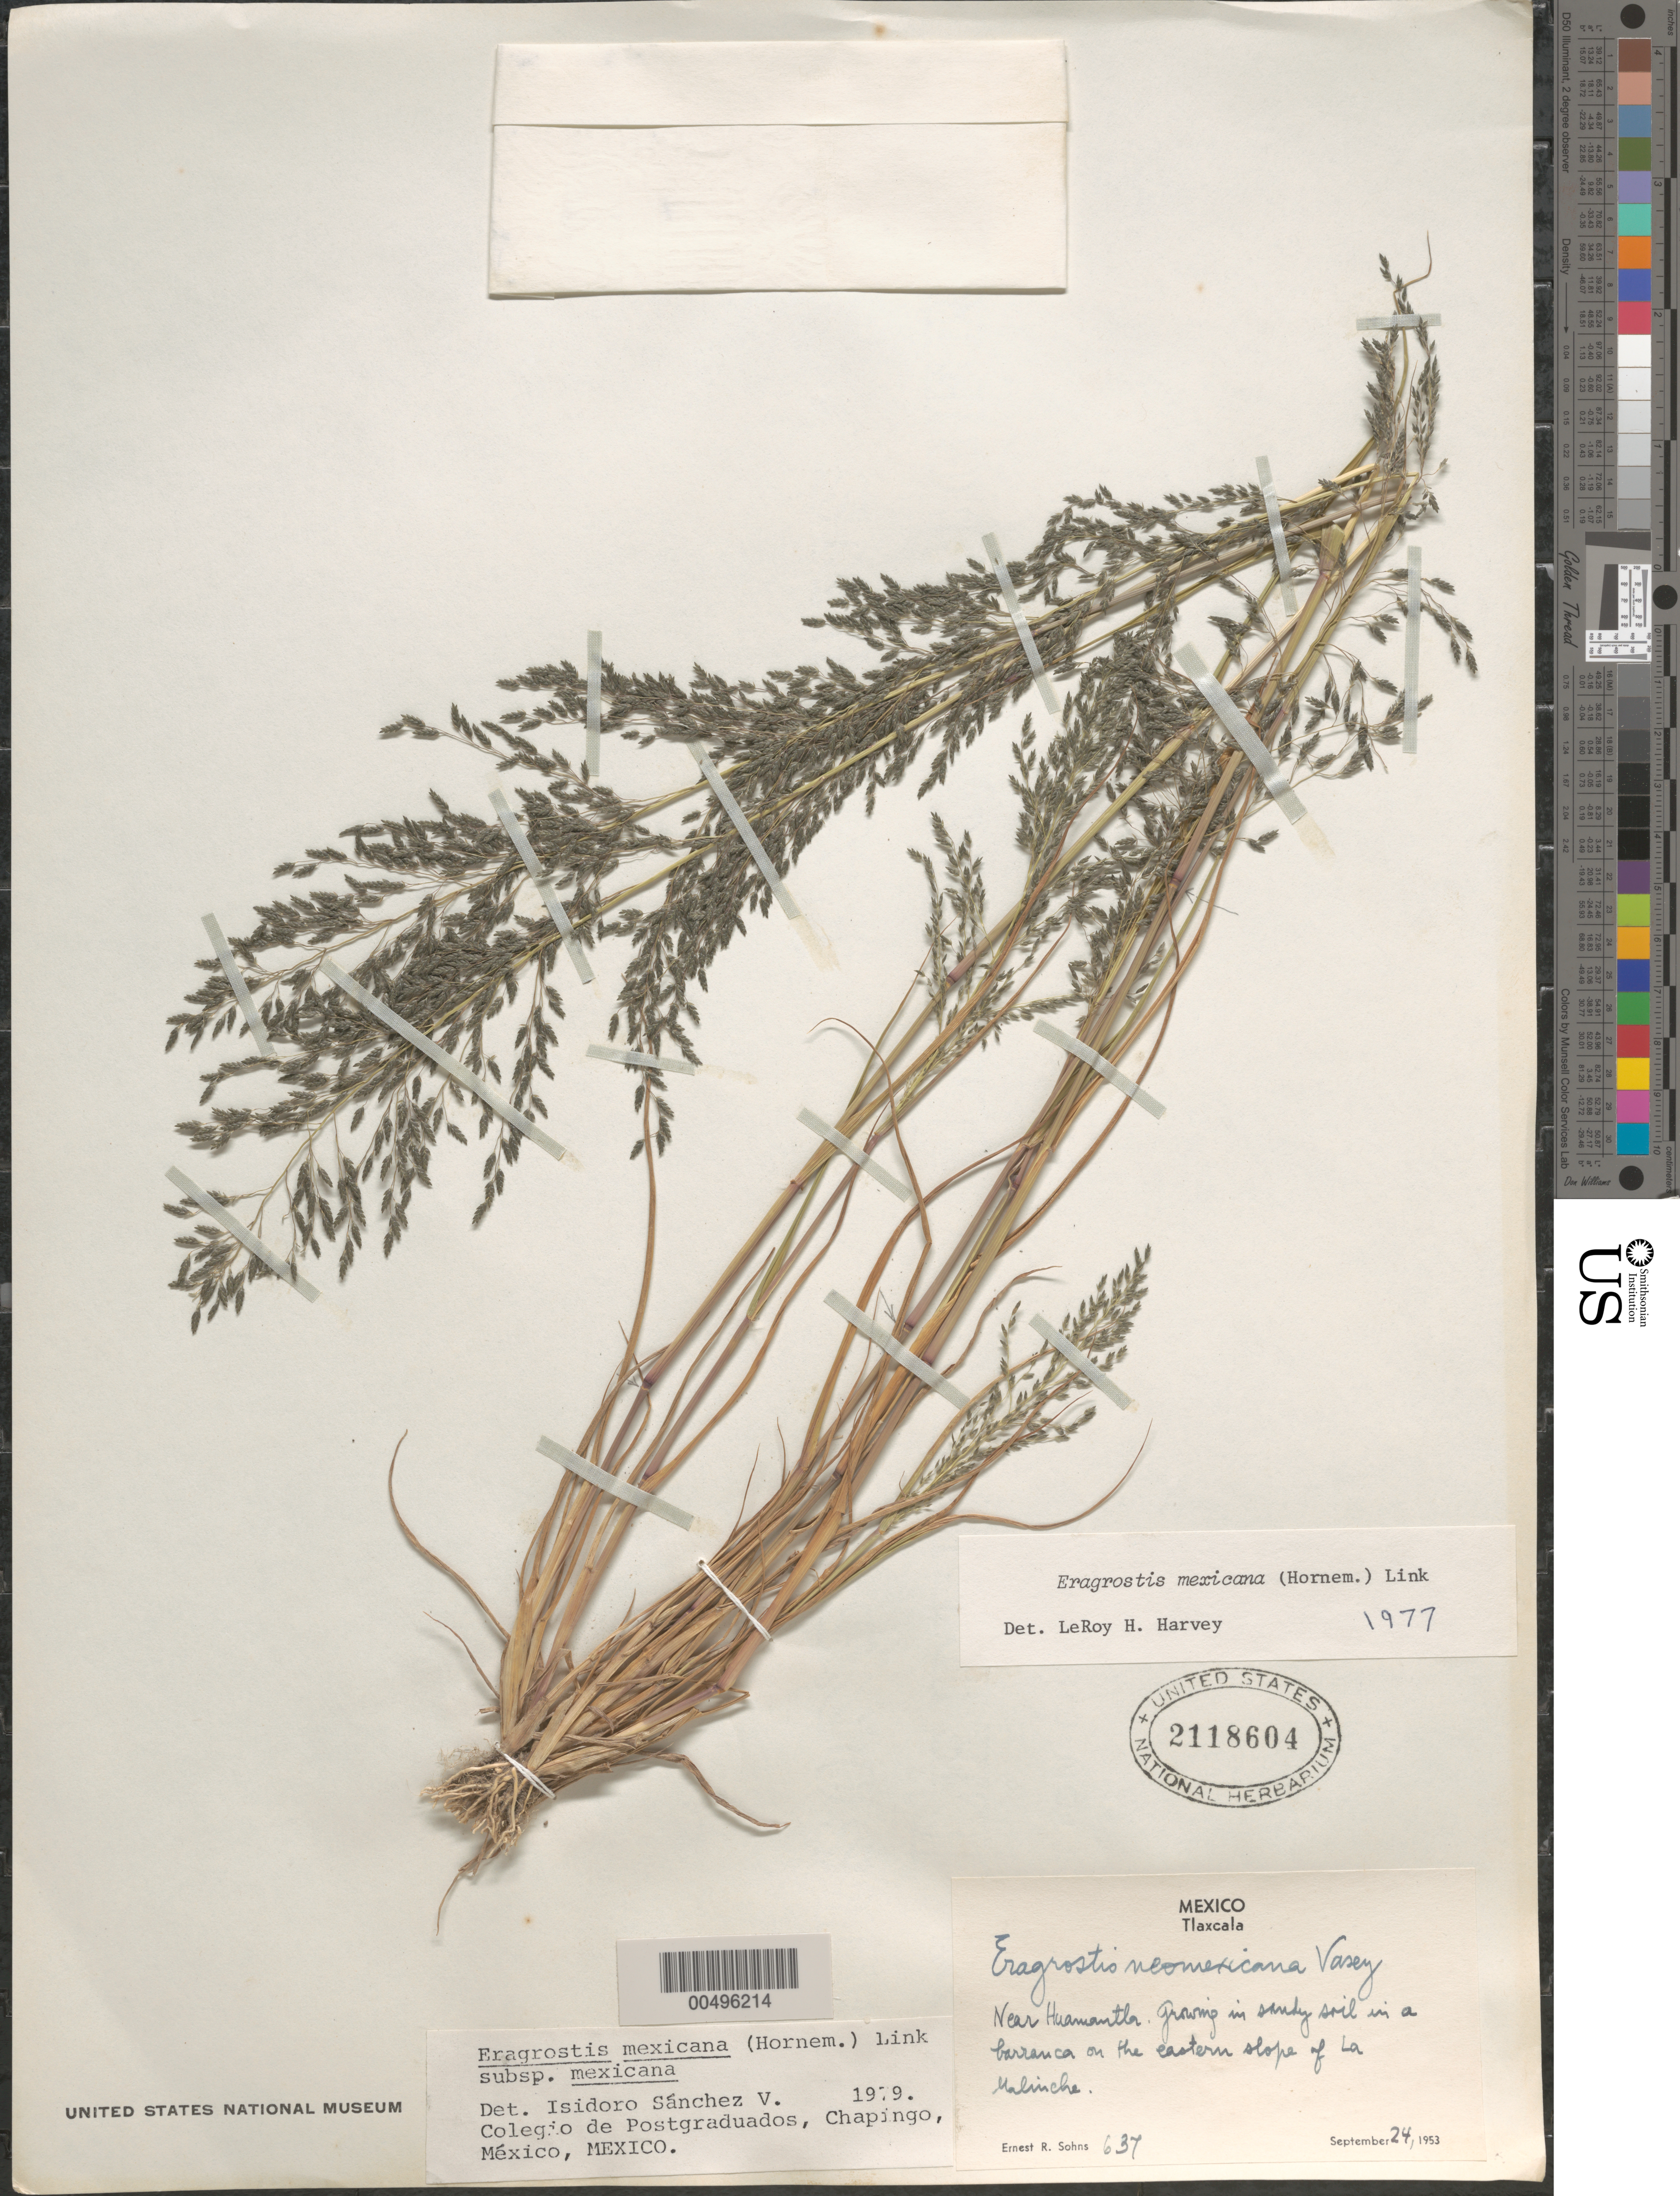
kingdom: Plantae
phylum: Tracheophyta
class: Liliopsida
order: Poales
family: Poaceae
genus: Eragrostis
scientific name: Eragrostis mexicana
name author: (Hornem.) Link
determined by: Sánchez Vega, I. M.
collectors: E. R. Sohns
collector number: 637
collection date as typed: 24 Sep 1953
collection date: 1953-09-24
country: Mexico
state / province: Tlaxcala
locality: Near Huamantla, E slope of La Malinche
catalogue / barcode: US 2118604